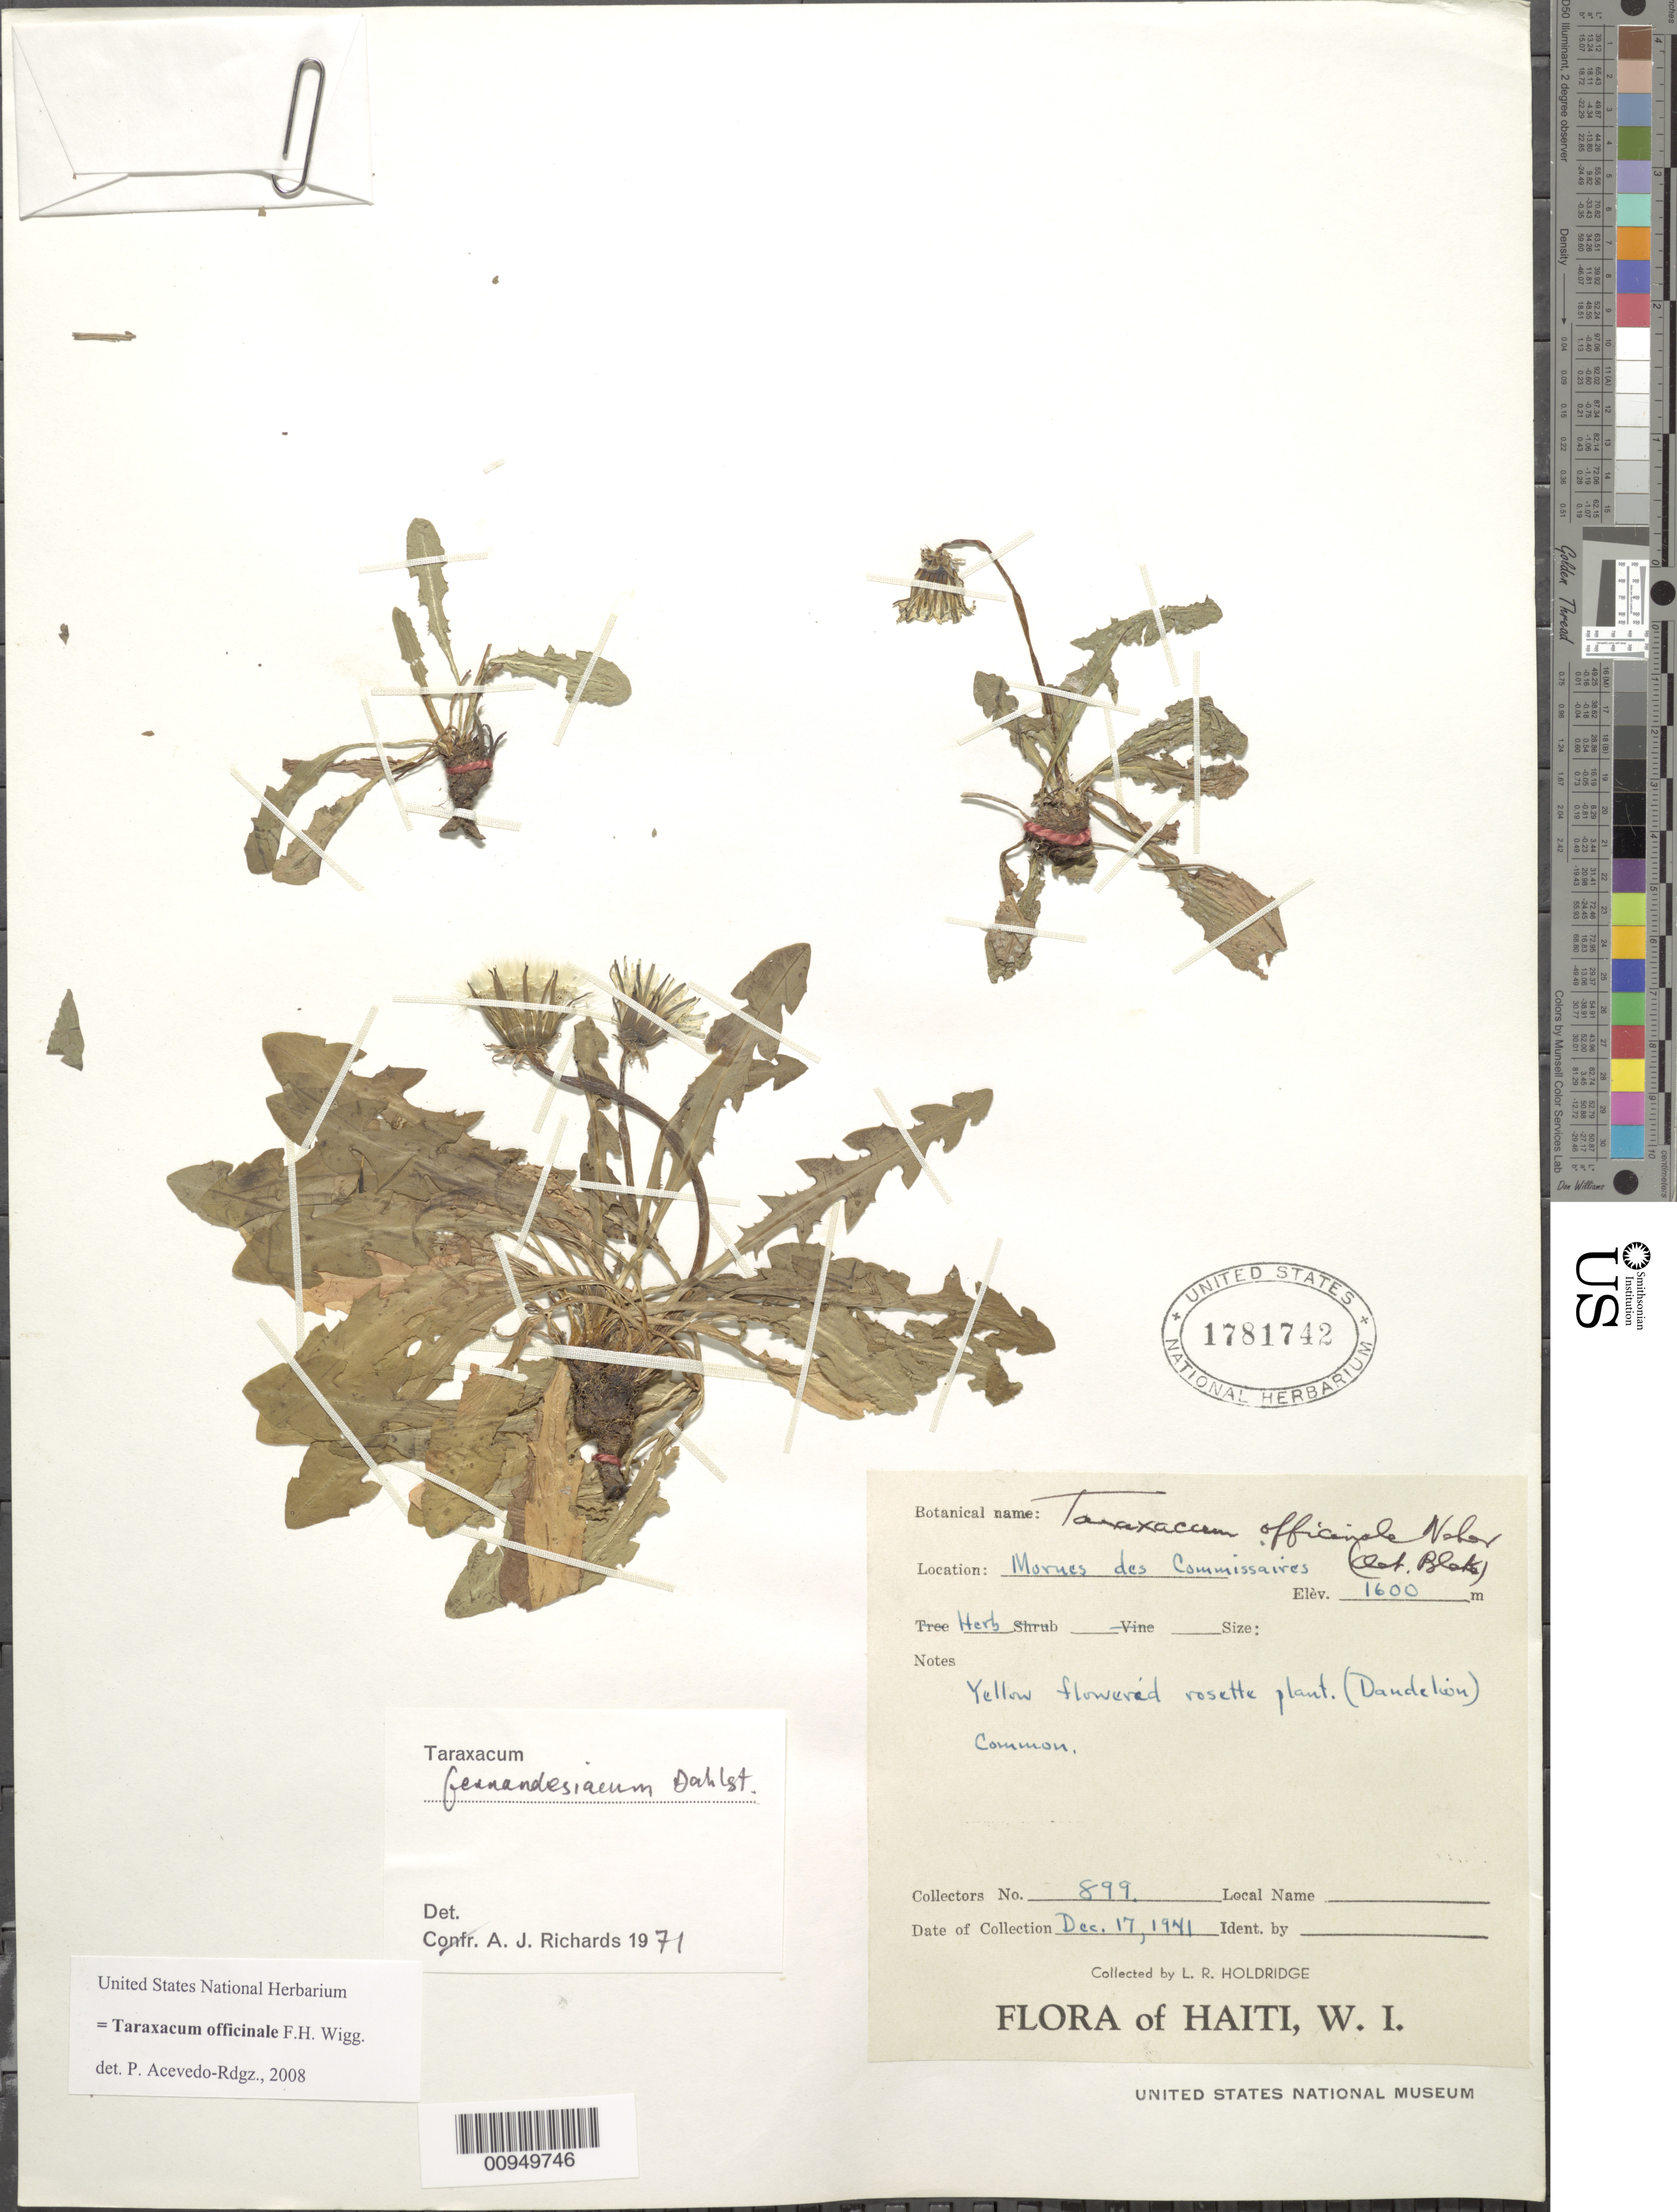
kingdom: Plantae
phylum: Tracheophyta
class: Magnoliopsida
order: Asterales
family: Asteraceae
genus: Taraxacum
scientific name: Taraxacum officinale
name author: G.H. Weber ex F.H. Wigg.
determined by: Acevedo-Rodríguez, P., (BOT), Smithsonian Institution - National Museum of Natural History (UNITED STATES)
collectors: L. Holdridge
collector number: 899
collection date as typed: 17 Dec 1941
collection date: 1941-12-17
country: Haiti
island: Hispaniola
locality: Mornes de Commissaires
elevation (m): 1600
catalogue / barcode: US 1781742